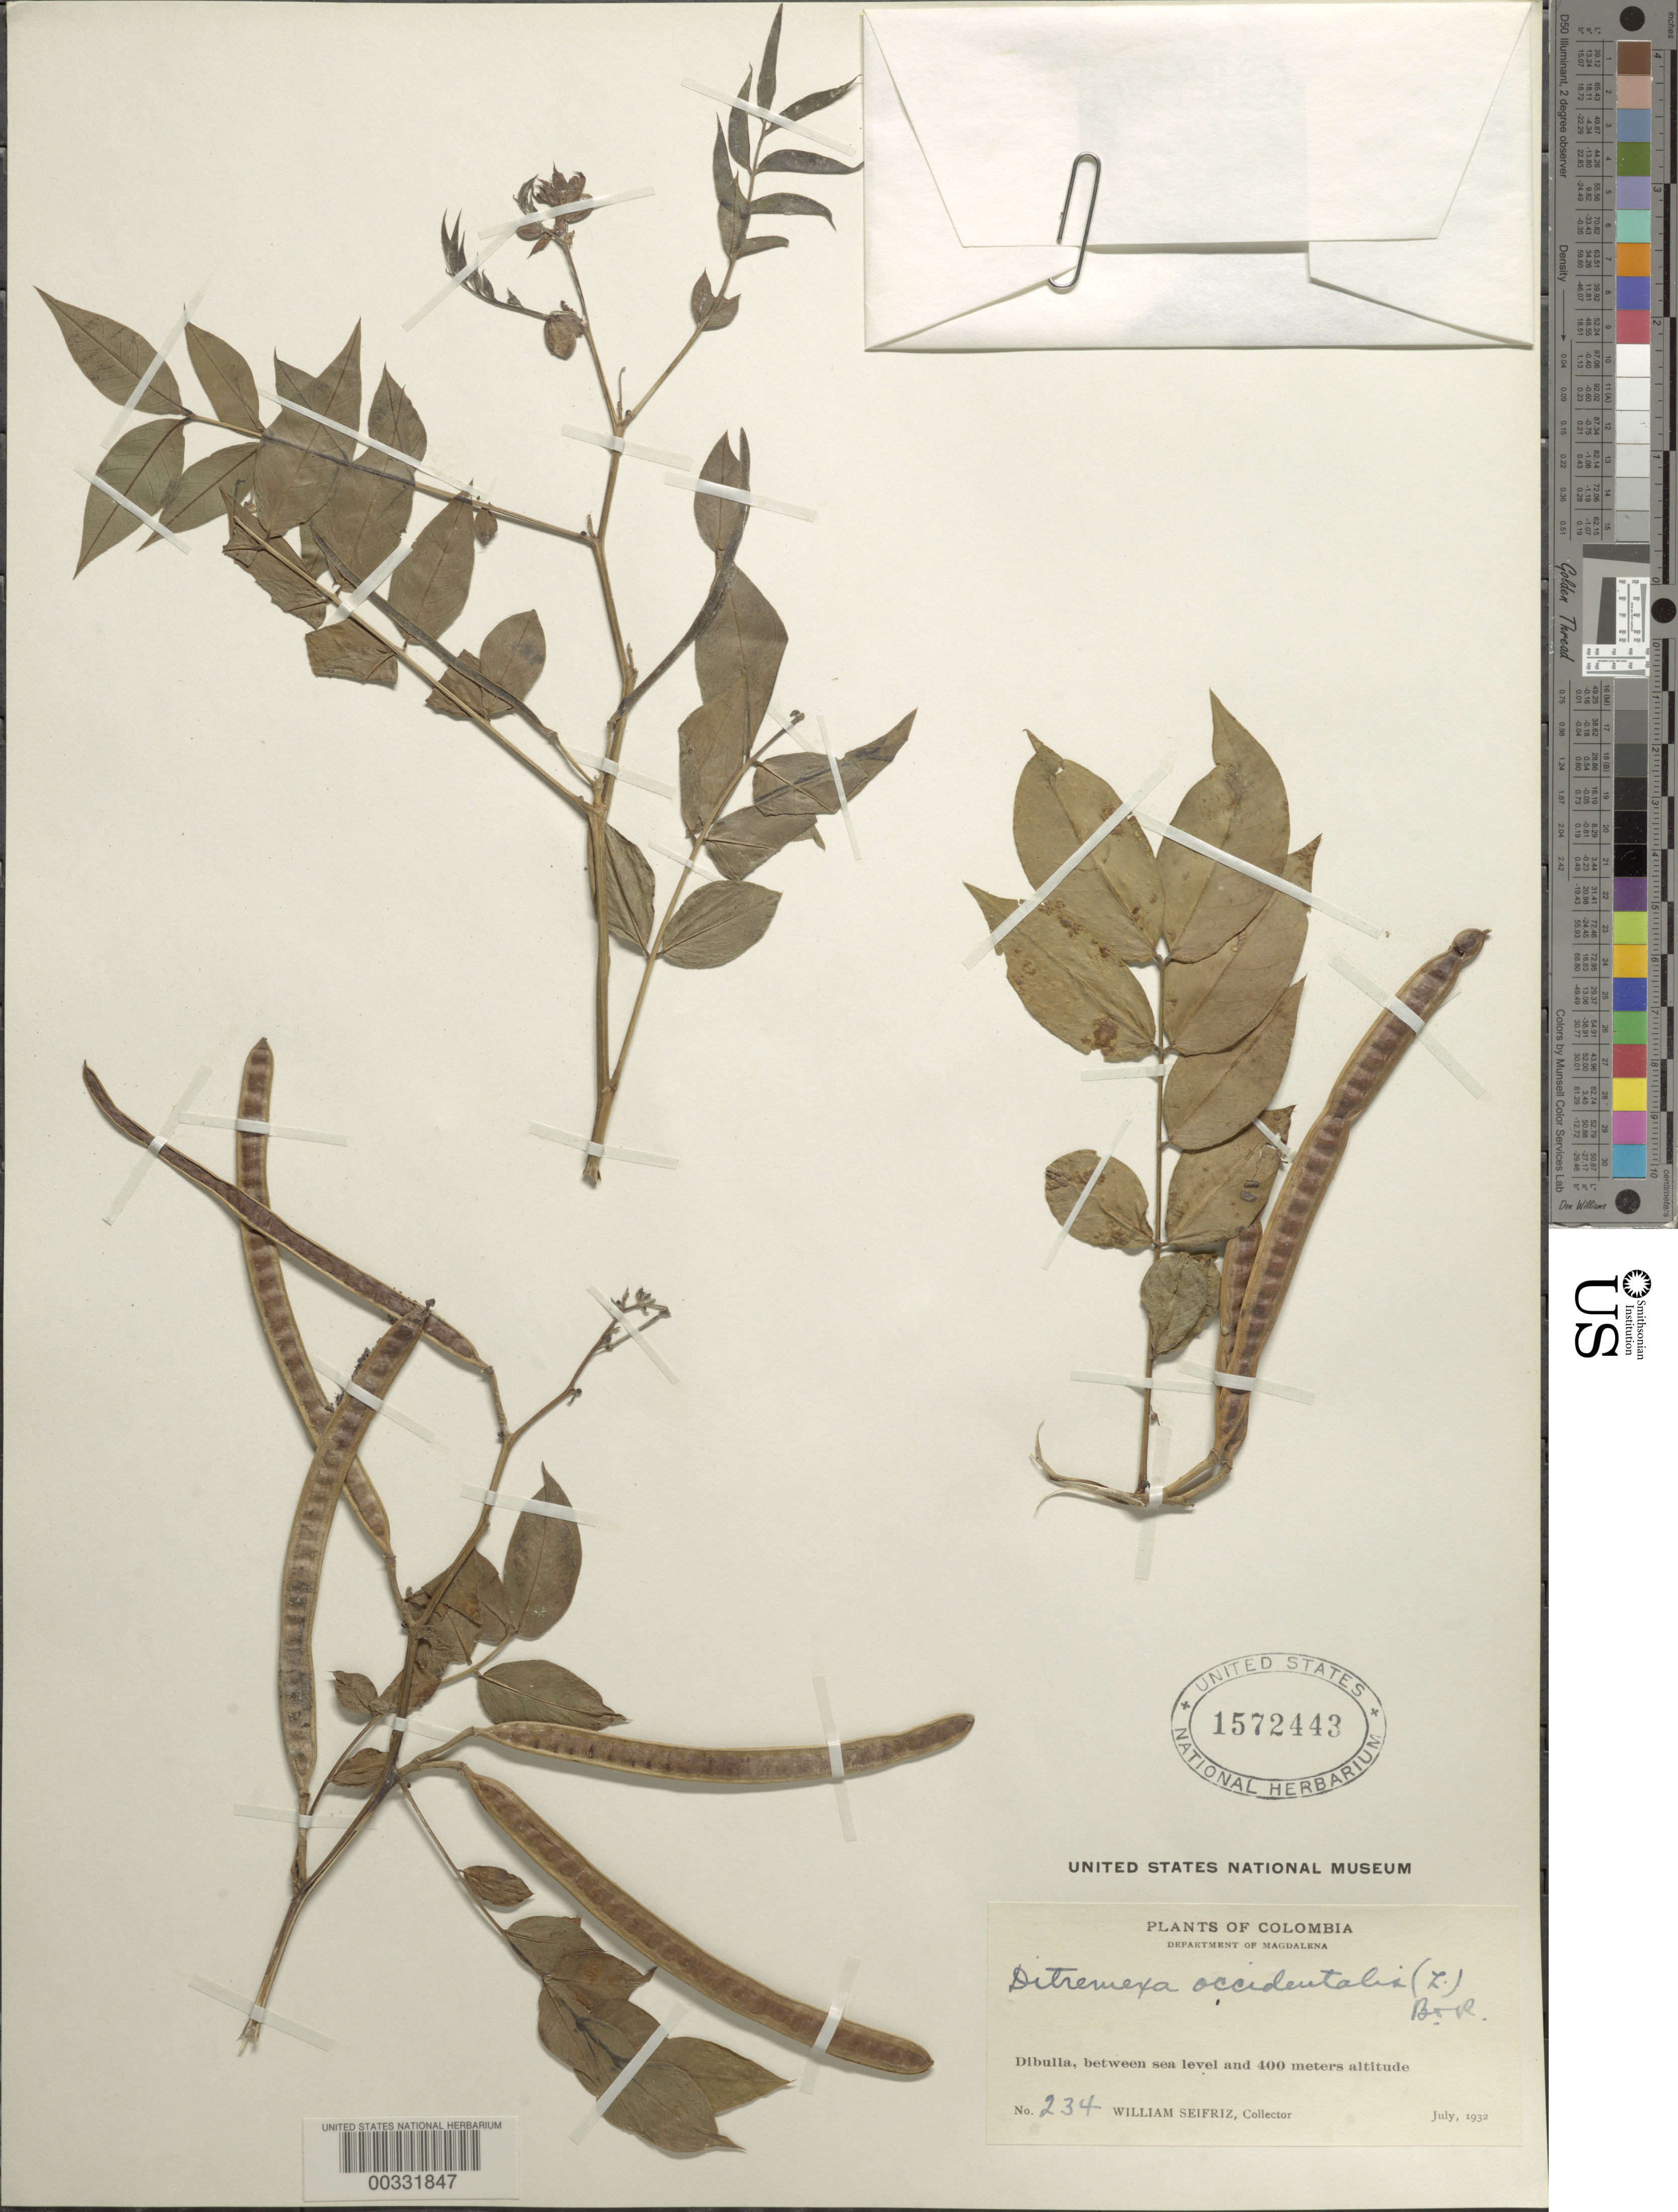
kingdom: Plantae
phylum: Tracheophyta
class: Magnoliopsida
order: Fabales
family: Fabaceae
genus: Senna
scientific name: Senna occidentalis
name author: (L.) Link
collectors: W. Seifriz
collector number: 234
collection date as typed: Jul 1932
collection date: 1932-07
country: Colombia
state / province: Magdalena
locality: Dibulla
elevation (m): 0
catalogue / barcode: US 1572443